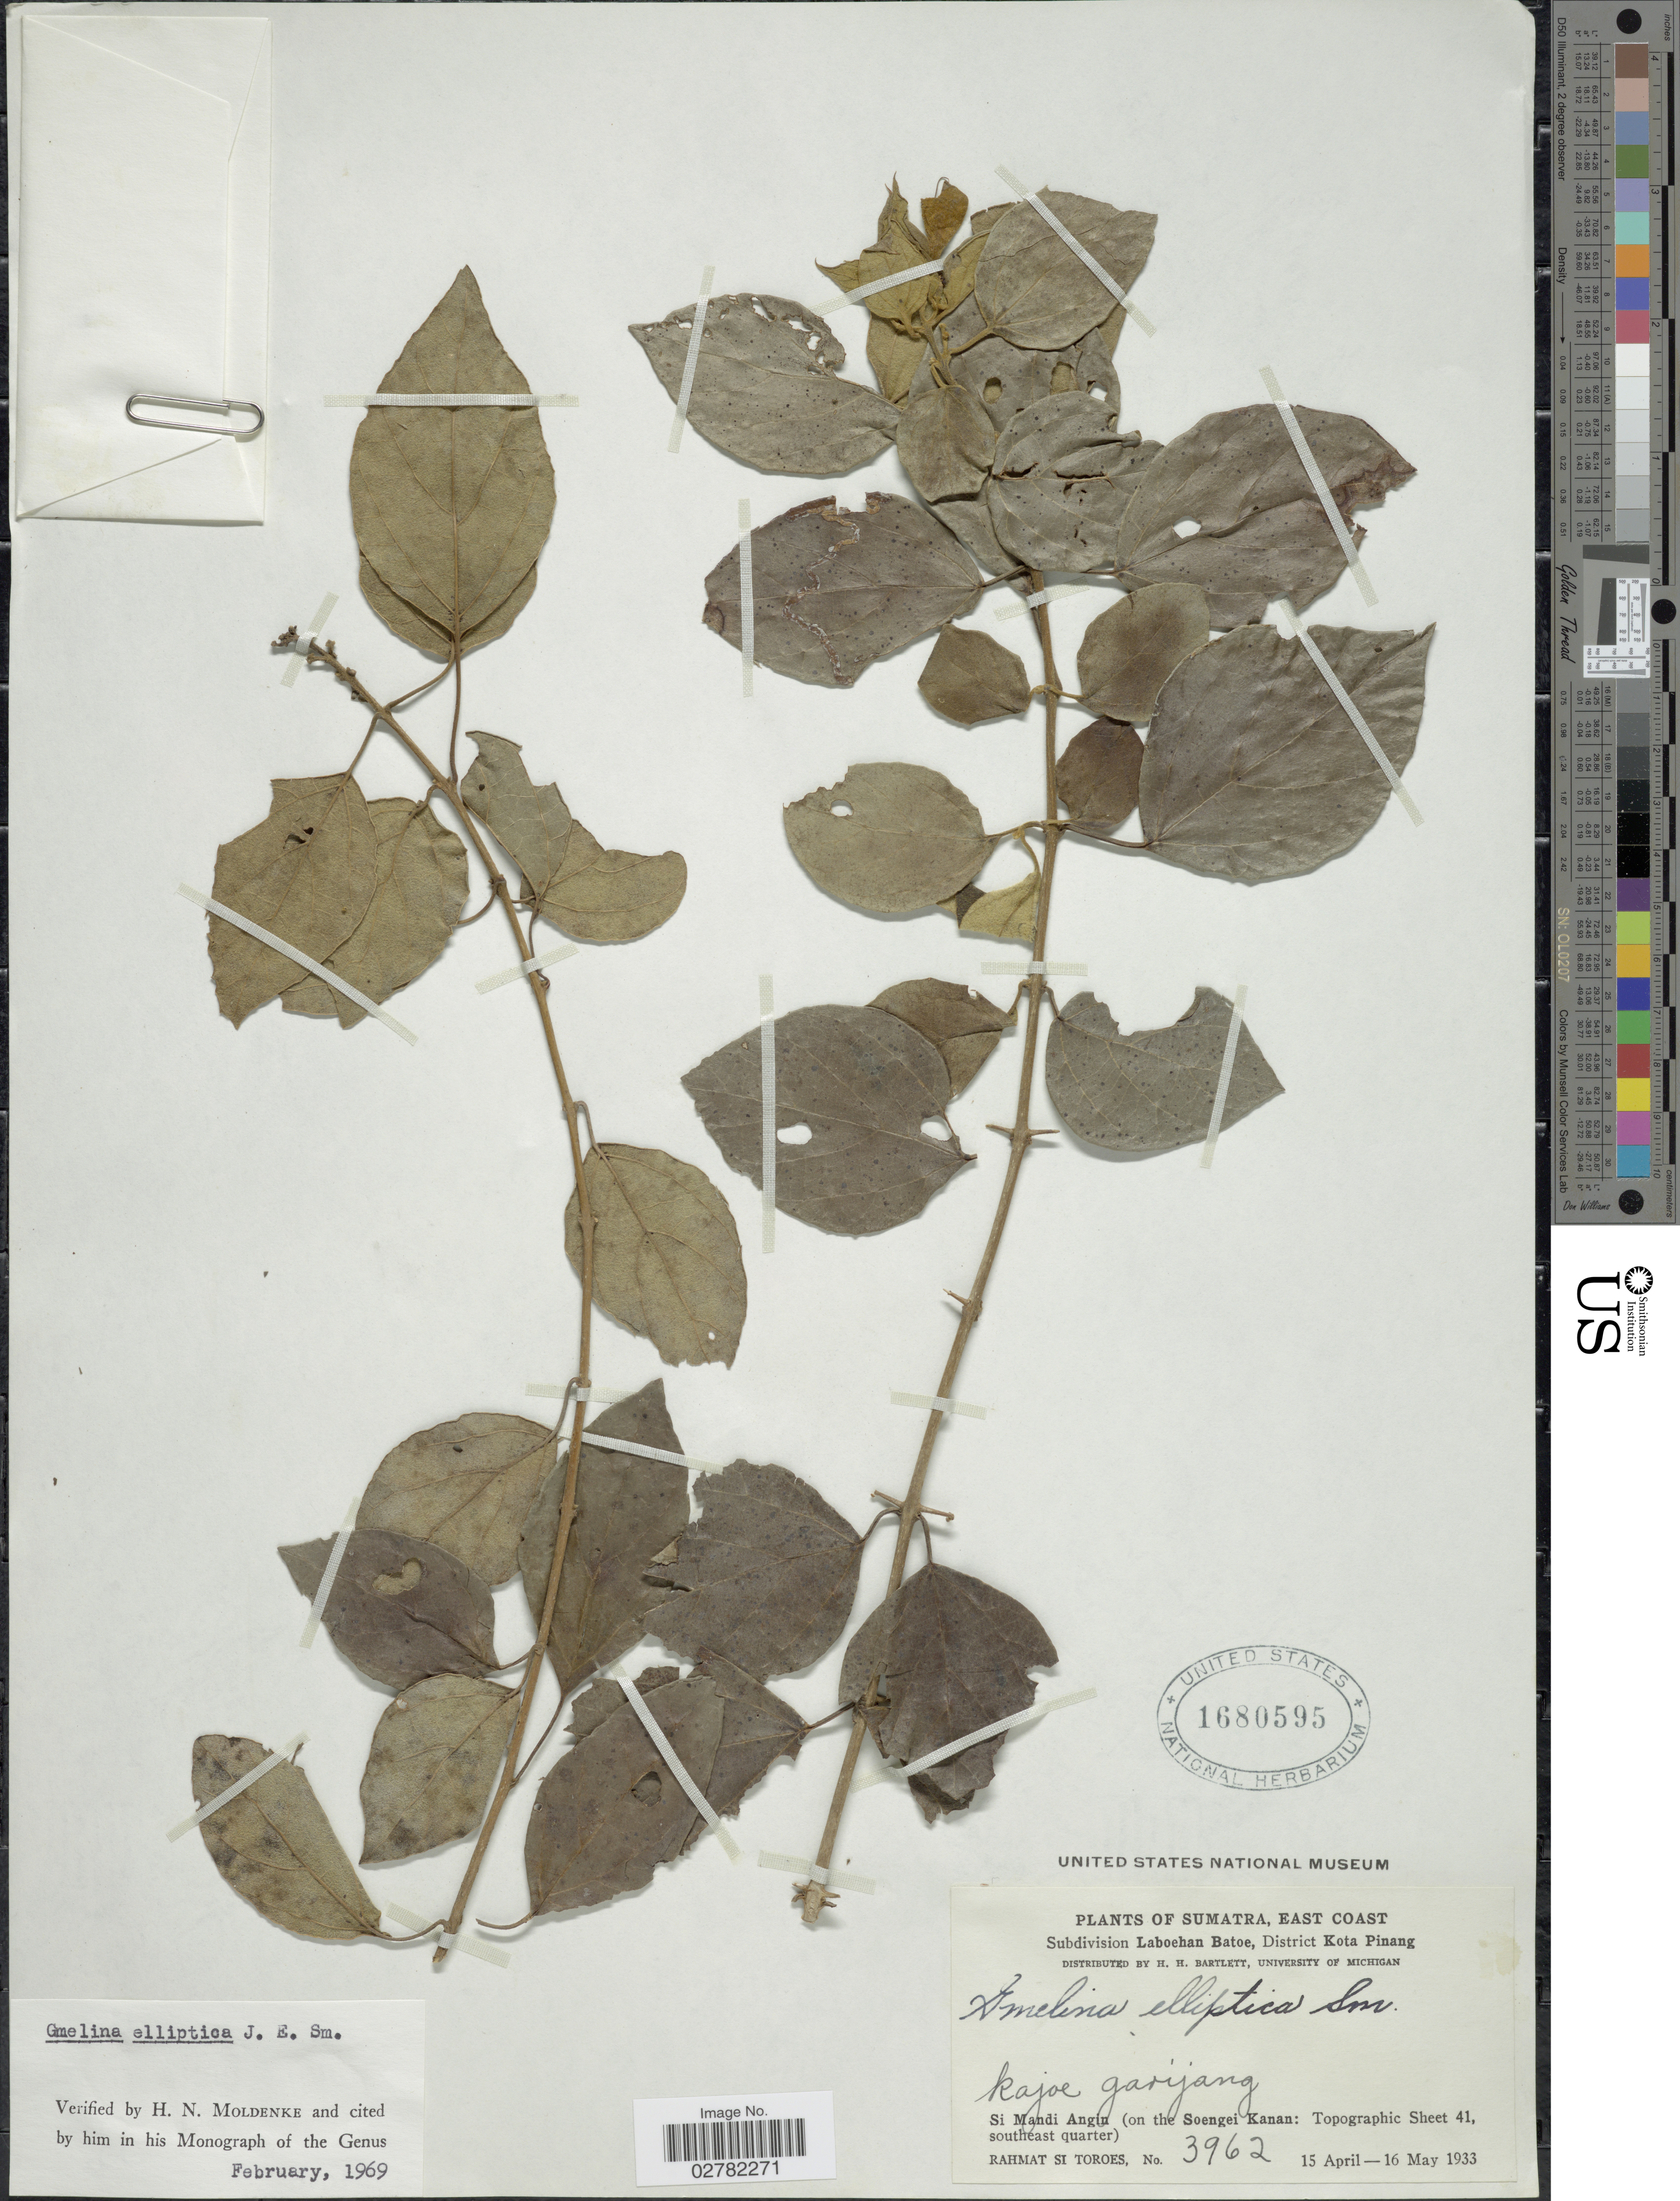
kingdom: Plantae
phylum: Tracheophyta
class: Magnoliopsida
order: Lamiales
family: Lamiaceae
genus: Gmelina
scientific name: Gmelina elliptica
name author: Sm.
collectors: Rahmat Si Boeea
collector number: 3962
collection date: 1933-04-15/1933-05-16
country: Indonesia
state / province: Sumatra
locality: East Coast. Subdivision Laboehan Batoe, District Kota Pinang. Si Mandi Angin (on the Soengei Kanan; Topographic Sheet 41, southeast quarter).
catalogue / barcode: US 1680595